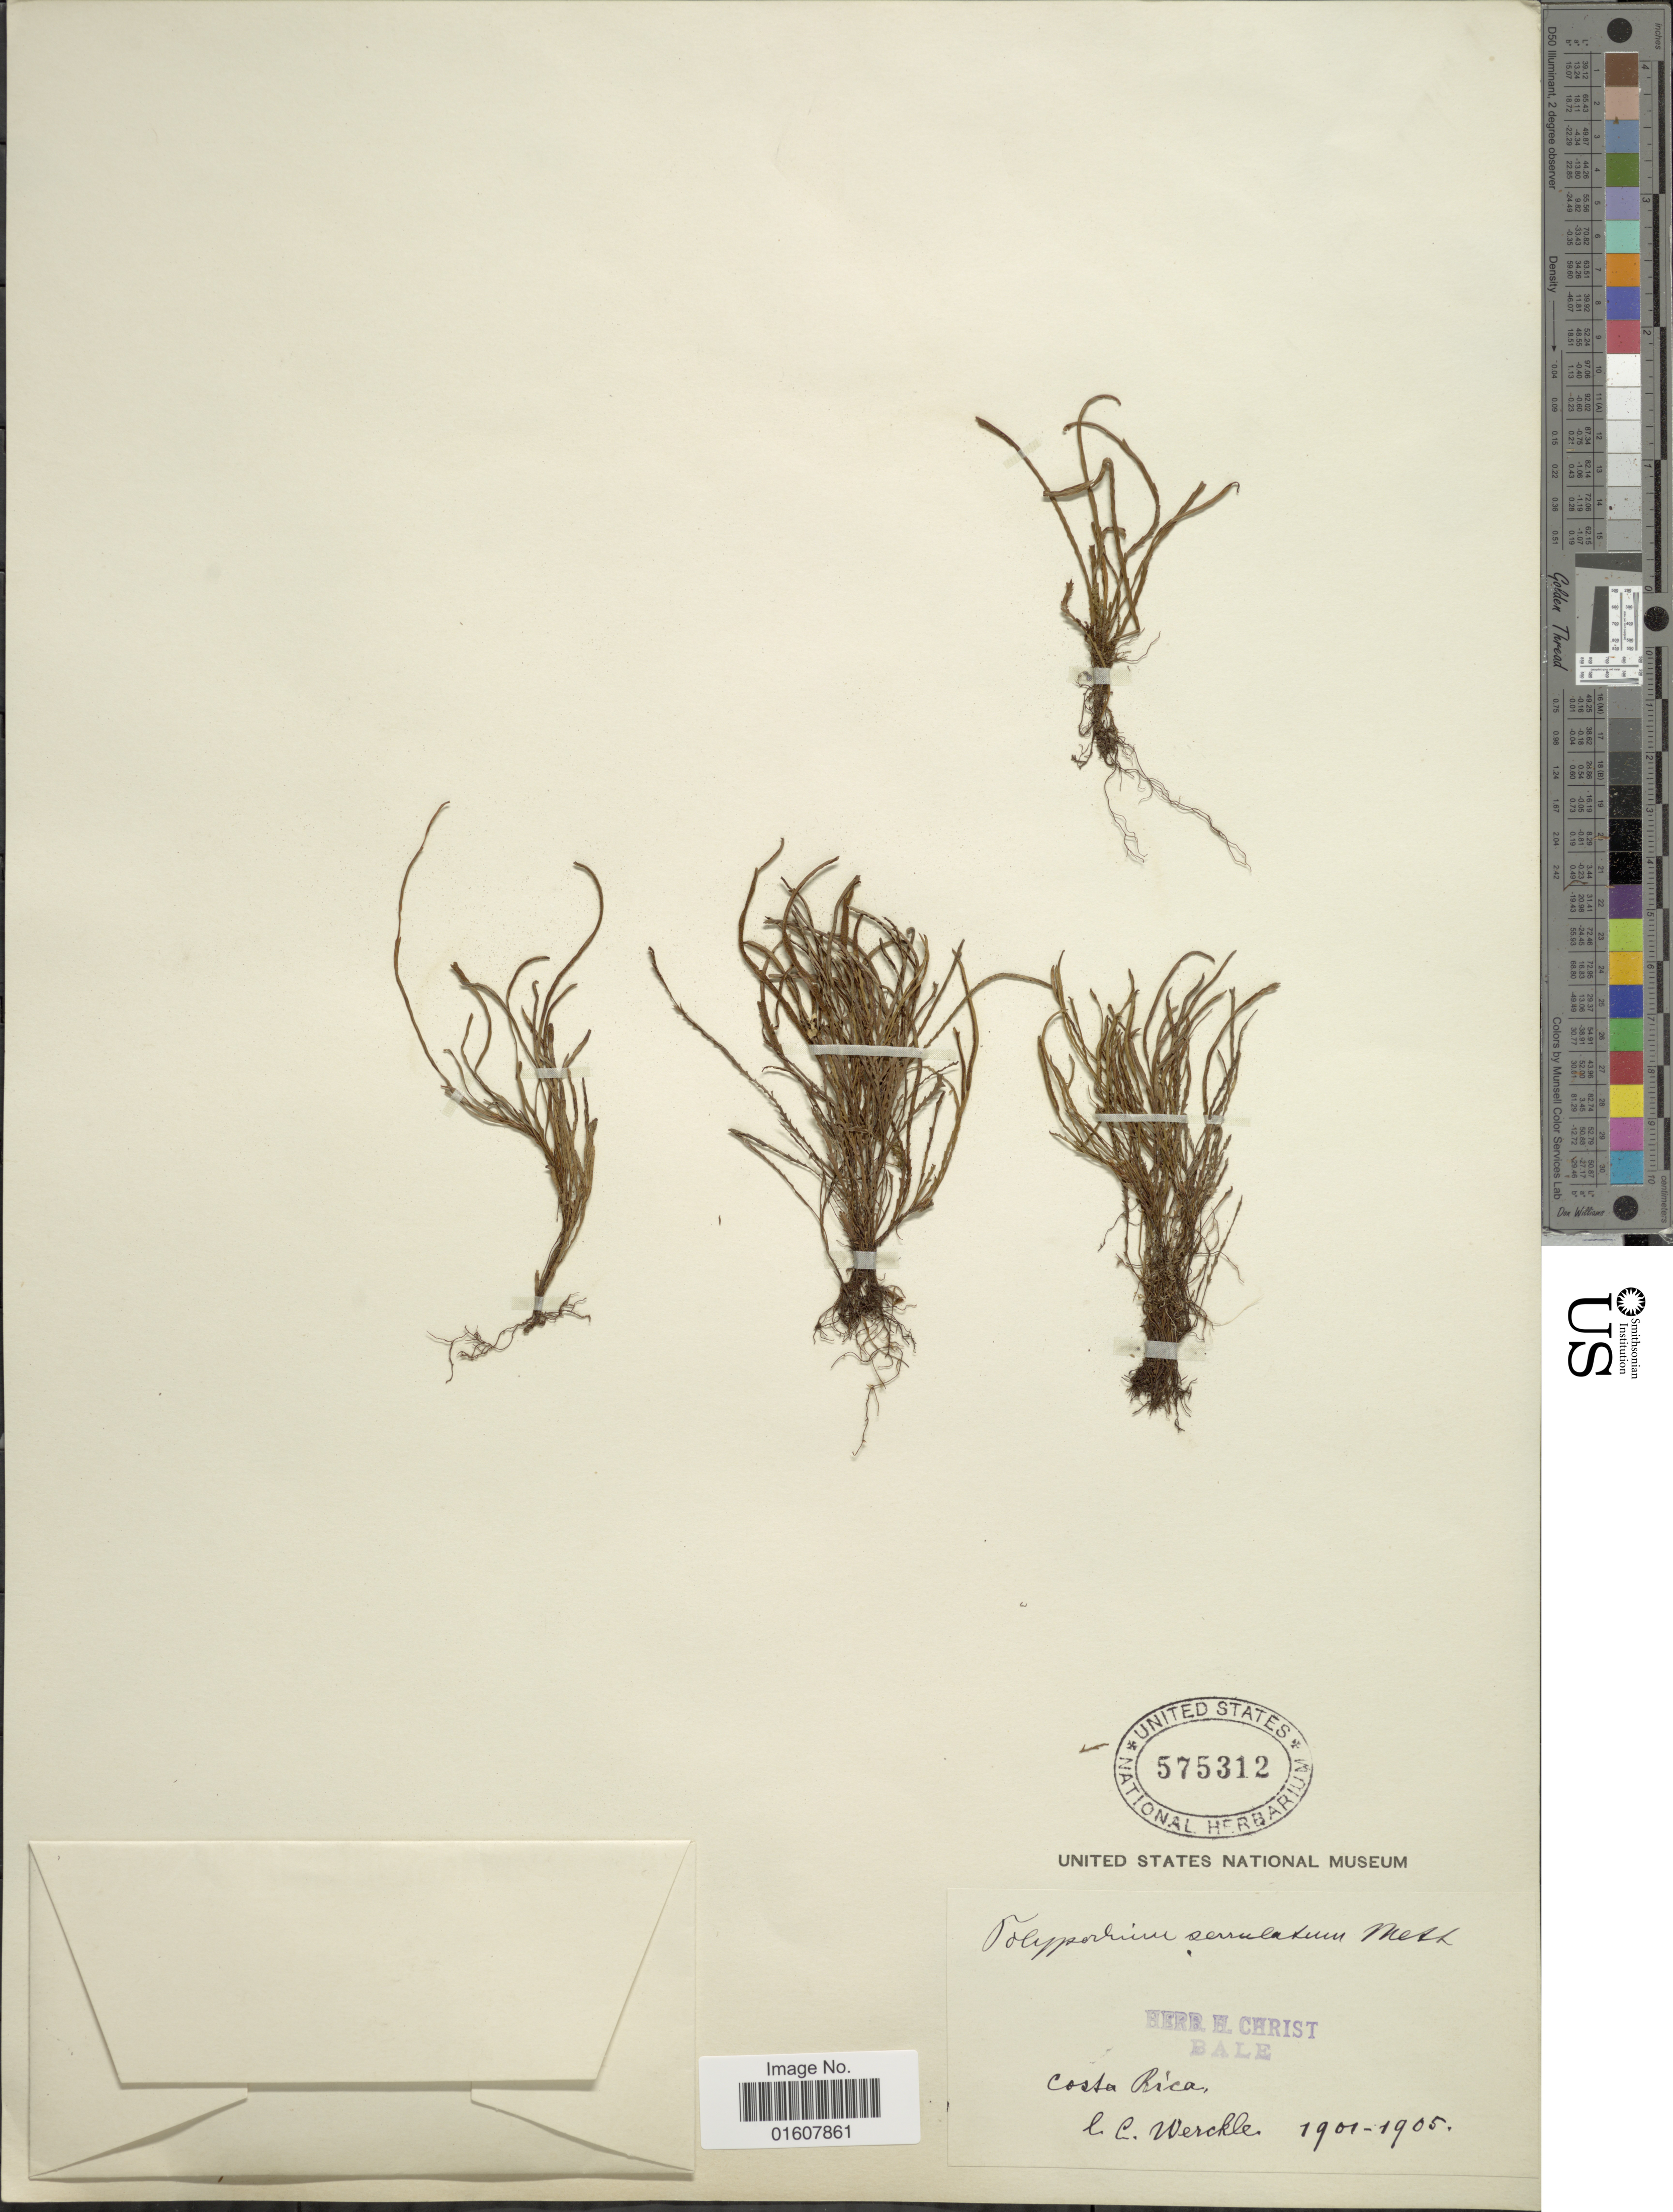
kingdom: Plantae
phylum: Tracheophyta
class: Polypodiopsida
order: Polypodiales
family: Polypodiaceae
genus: Cochlidium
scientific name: Cochlidium serrulatum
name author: (Sw.) L.E. Bishop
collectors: C. C Wercklé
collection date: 1901/1905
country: Costa Rica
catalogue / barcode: US 575312